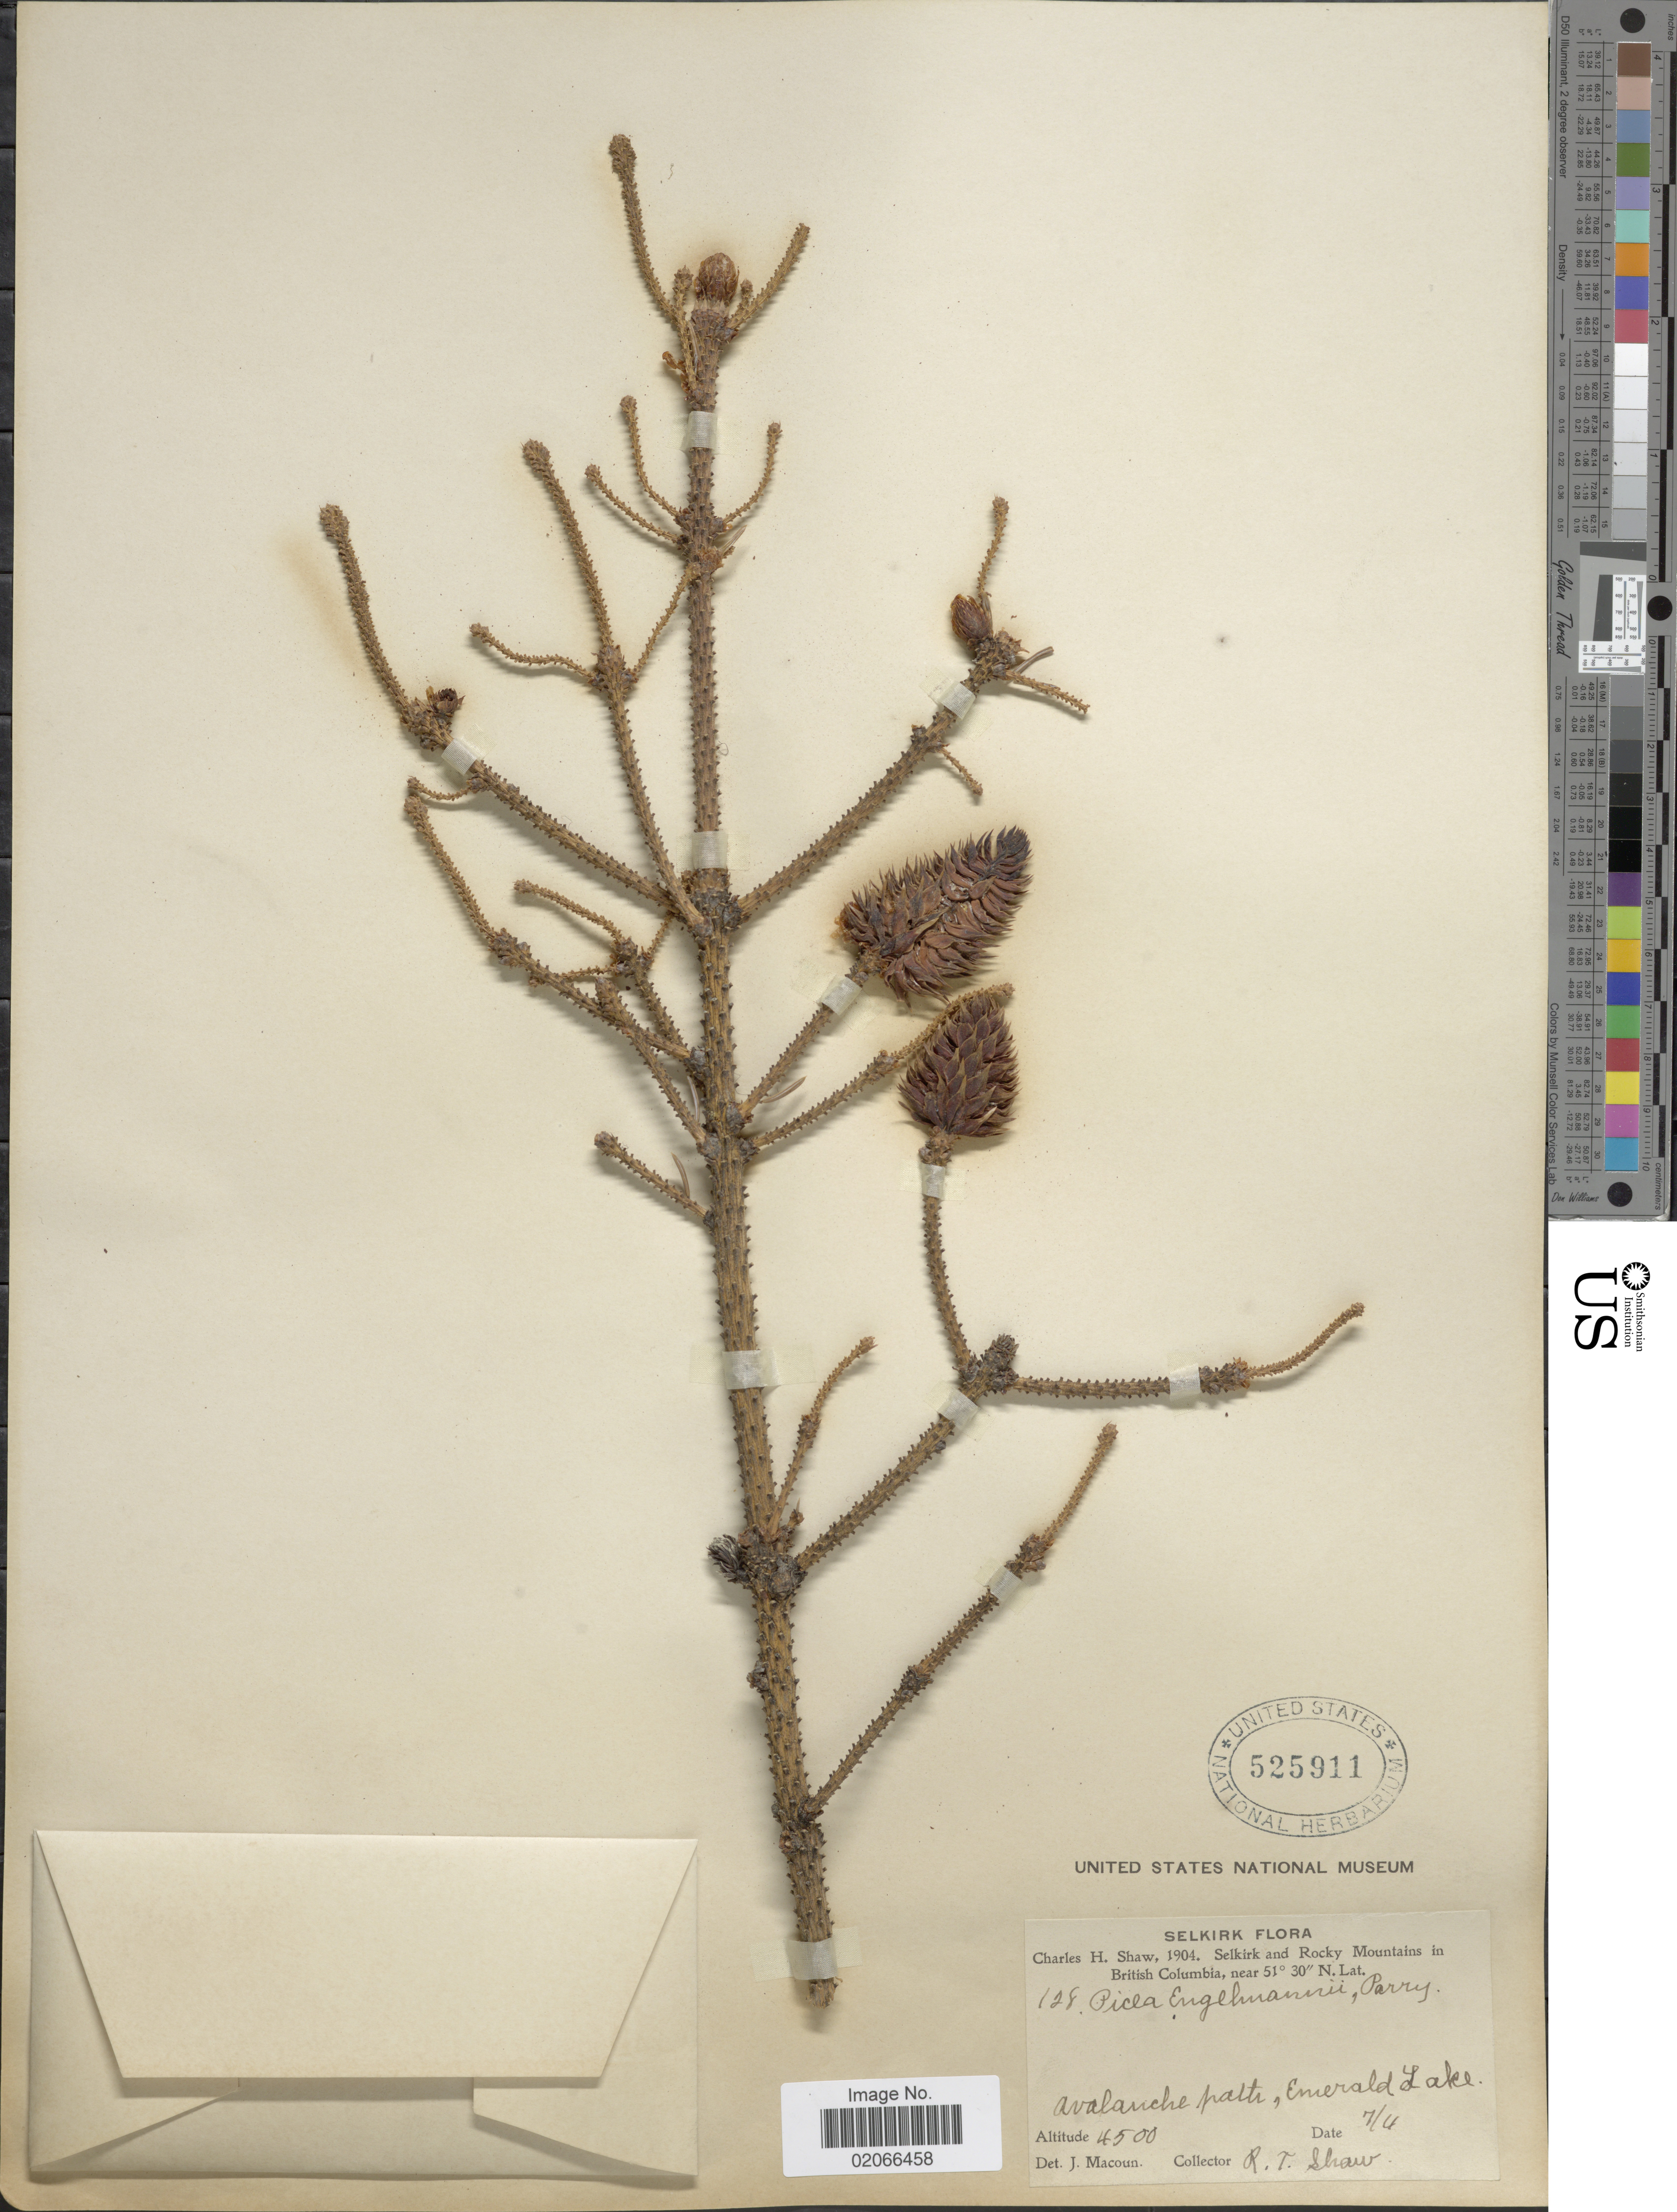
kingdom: Plantae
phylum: Tracheophyta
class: Pinopsida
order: Pinales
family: Pinaceae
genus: Picea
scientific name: Picea engelmannii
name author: Parry ex Engelm.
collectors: R. T. Shaw & C. H. Shaw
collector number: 128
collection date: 1904-04-07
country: Canada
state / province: British Columbia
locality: Selkirk and Rocky Mountains in British Colombia, Avalanche path, Emeral Lake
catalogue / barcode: US 525911